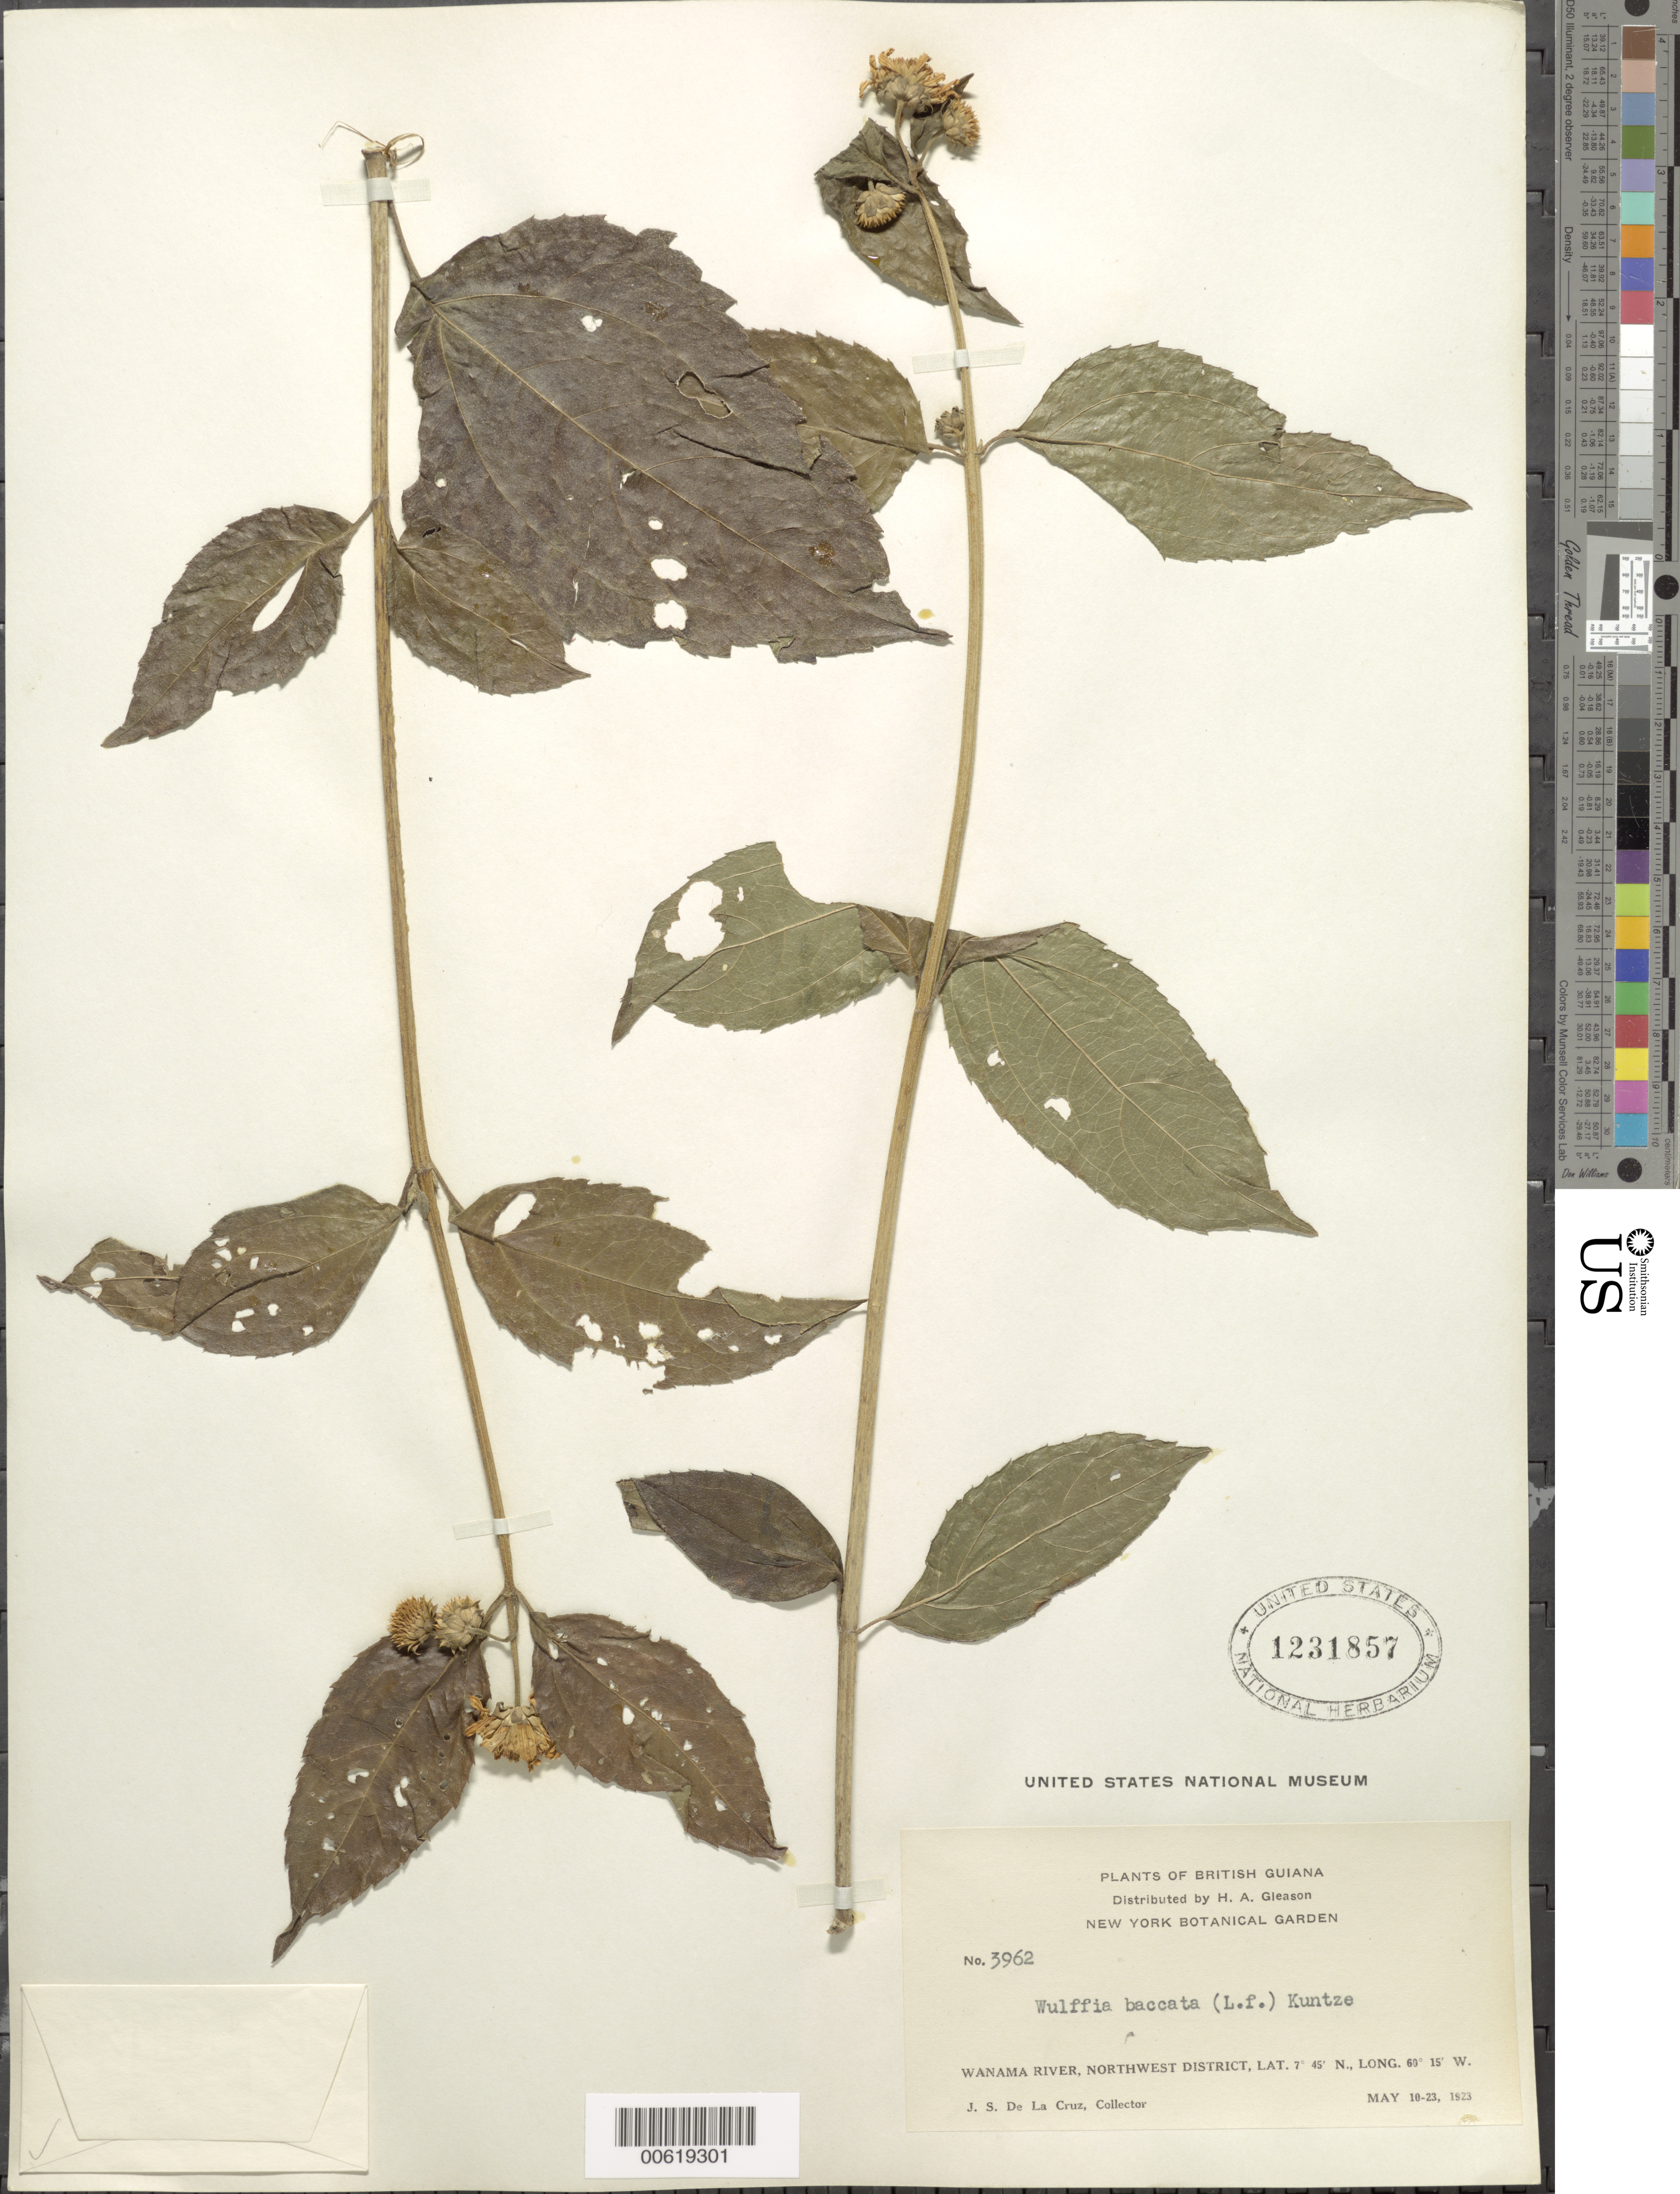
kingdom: Plantae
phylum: Tracheophyta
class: Magnoliopsida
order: Asterales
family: Asteraceae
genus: Wulffia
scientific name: Wulffia baccata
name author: (L. f.) Kuntze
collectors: J. S. de la Cruz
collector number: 3962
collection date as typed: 10-May-23 to 23-May-23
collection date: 1923-05-10/1923-05-23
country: Guyana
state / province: Barima-Waini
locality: Wanama R., NW District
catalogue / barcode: US 1231857